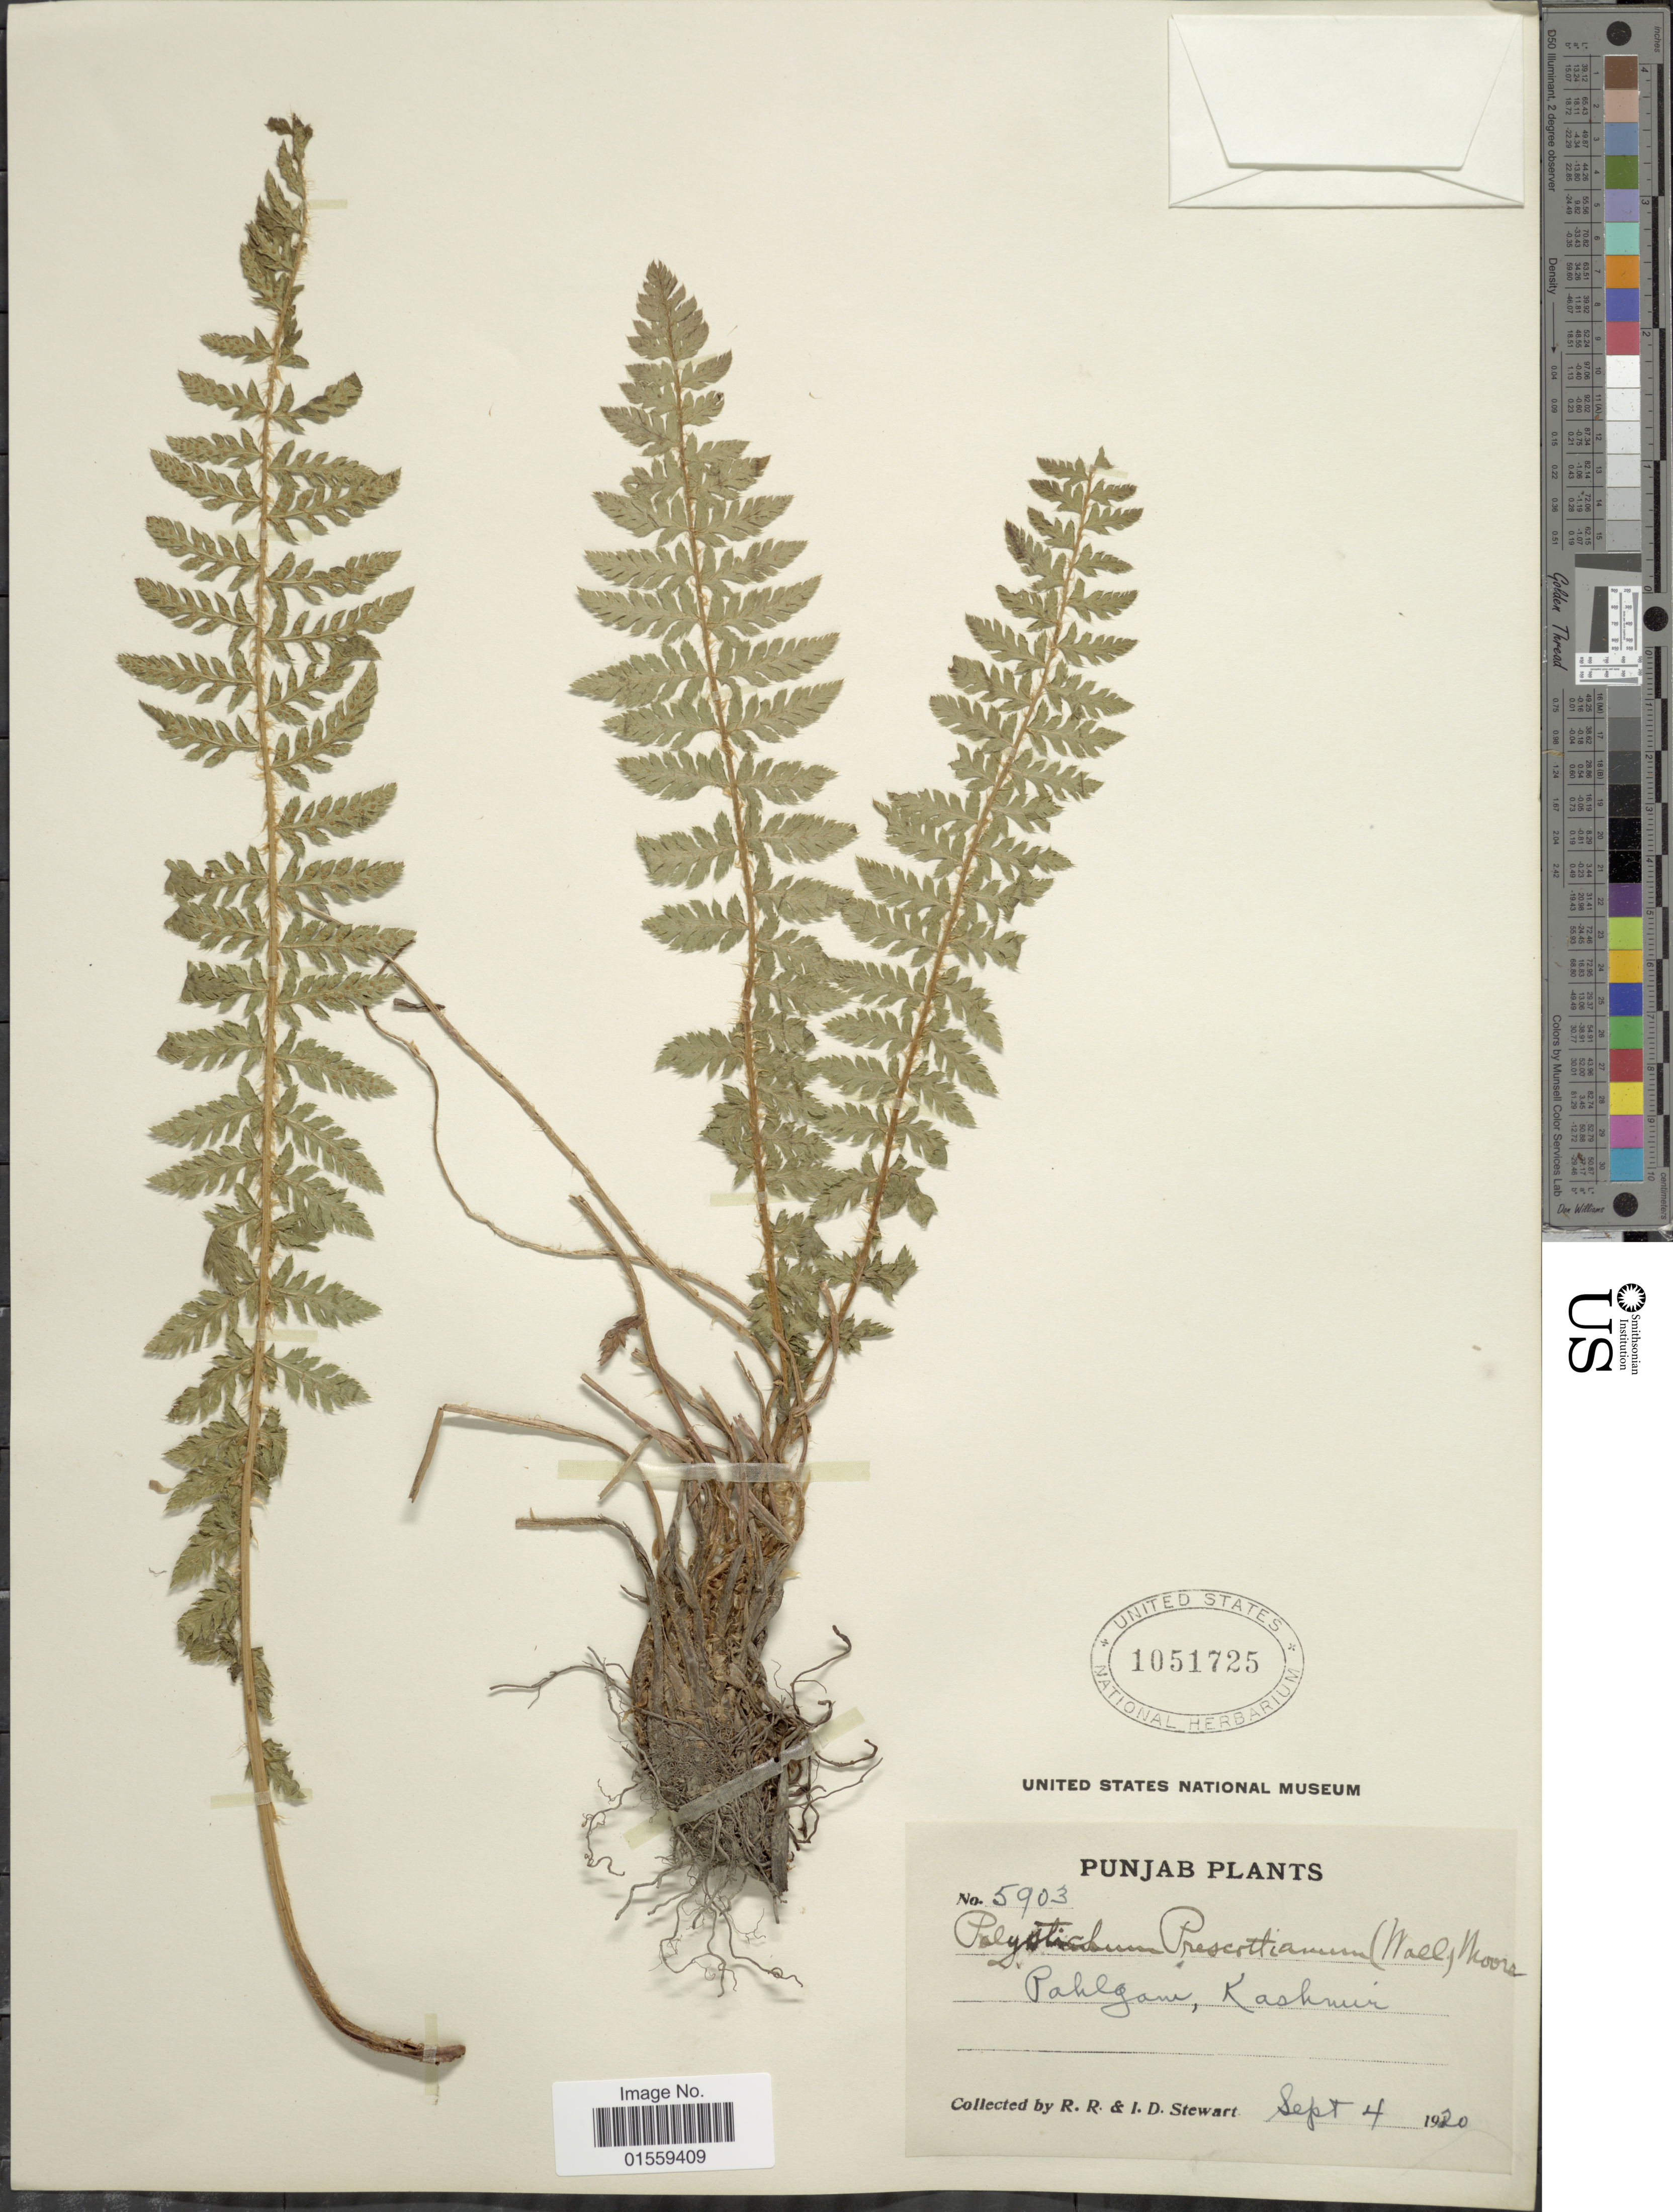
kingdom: Plantae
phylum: Tracheophyta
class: Polypodiopsida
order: Polypodiales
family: Dryopteridaceae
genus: Polystichum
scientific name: Polystichum prescottianum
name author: (Wall. ex Mett.) T. Moore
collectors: R. R. Stewart & I. Stewart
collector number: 5903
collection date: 1920-09-04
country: India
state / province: Punjab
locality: Pahlgam, Kashmir.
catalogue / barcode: US 1051725